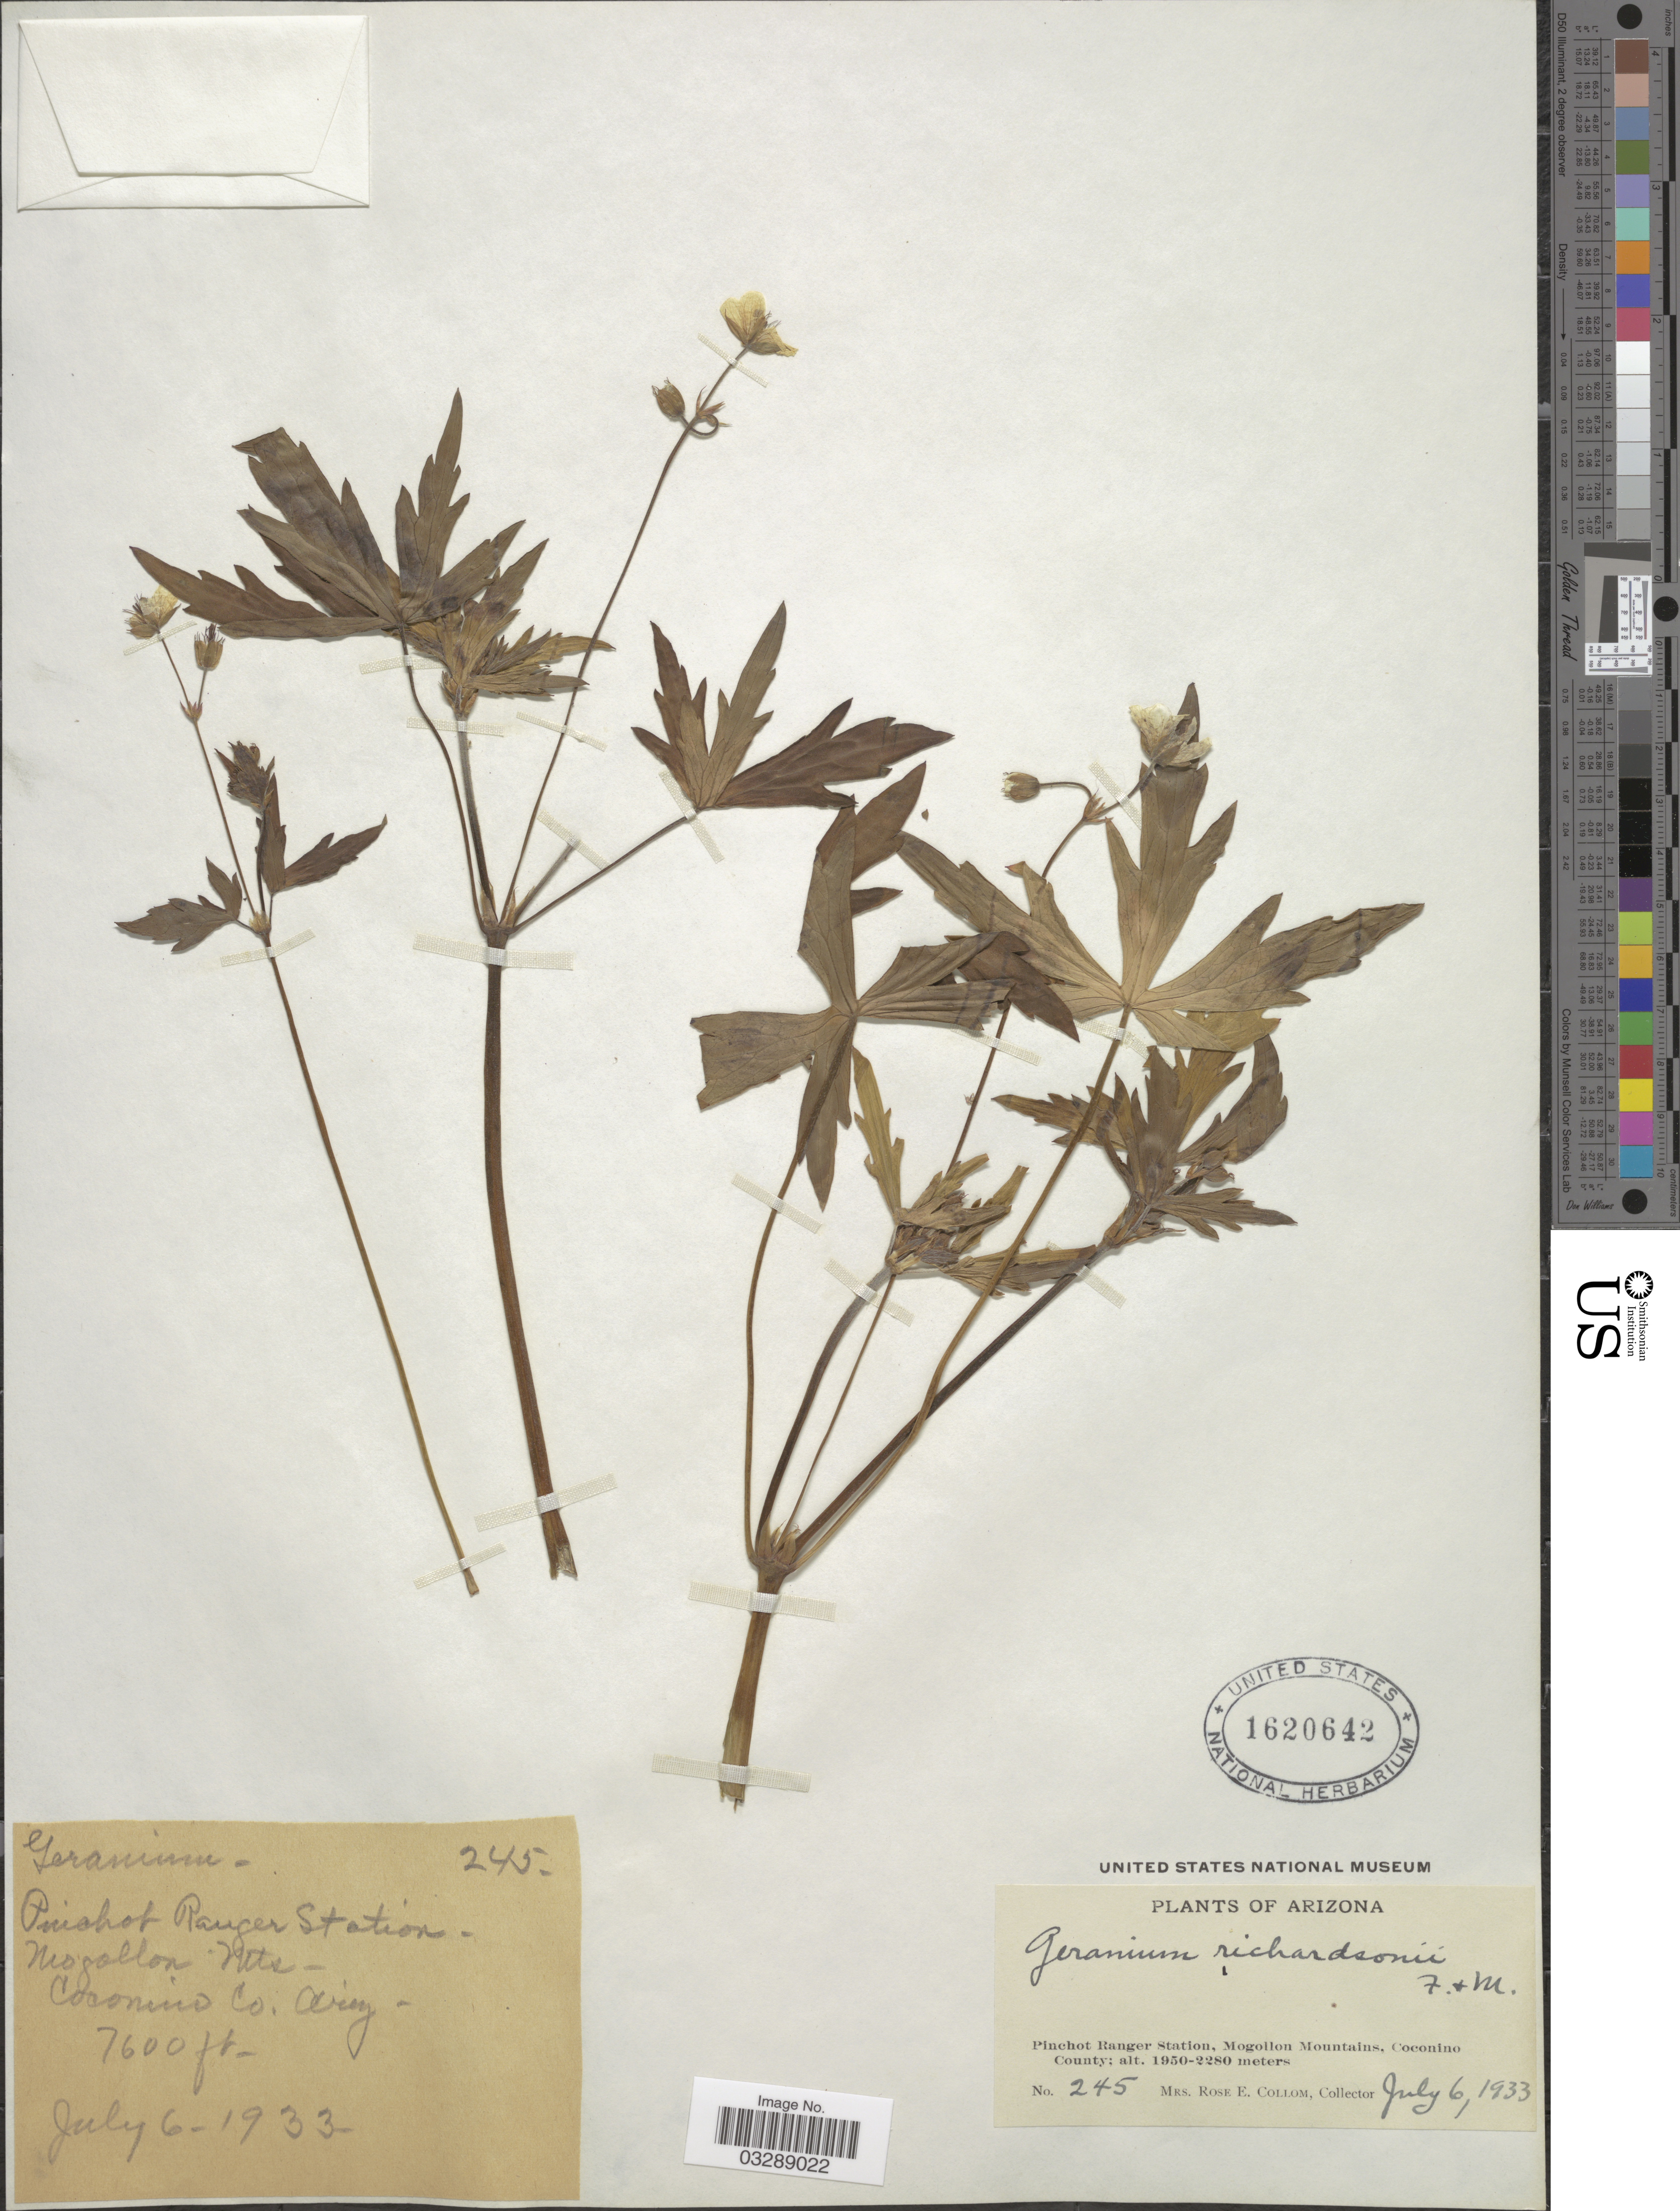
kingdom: Plantae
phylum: Tracheophyta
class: Magnoliopsida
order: Geraniales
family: Geraniaceae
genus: Geranium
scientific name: Geranium richardsonii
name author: Fisch. & Trautv.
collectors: R. E. Collom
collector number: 245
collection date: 1933-07-06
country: United States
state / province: Arizona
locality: Pinchot Ranger Station, Mogollon Mountains, Coconino County.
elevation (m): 2316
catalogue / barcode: US 1620642